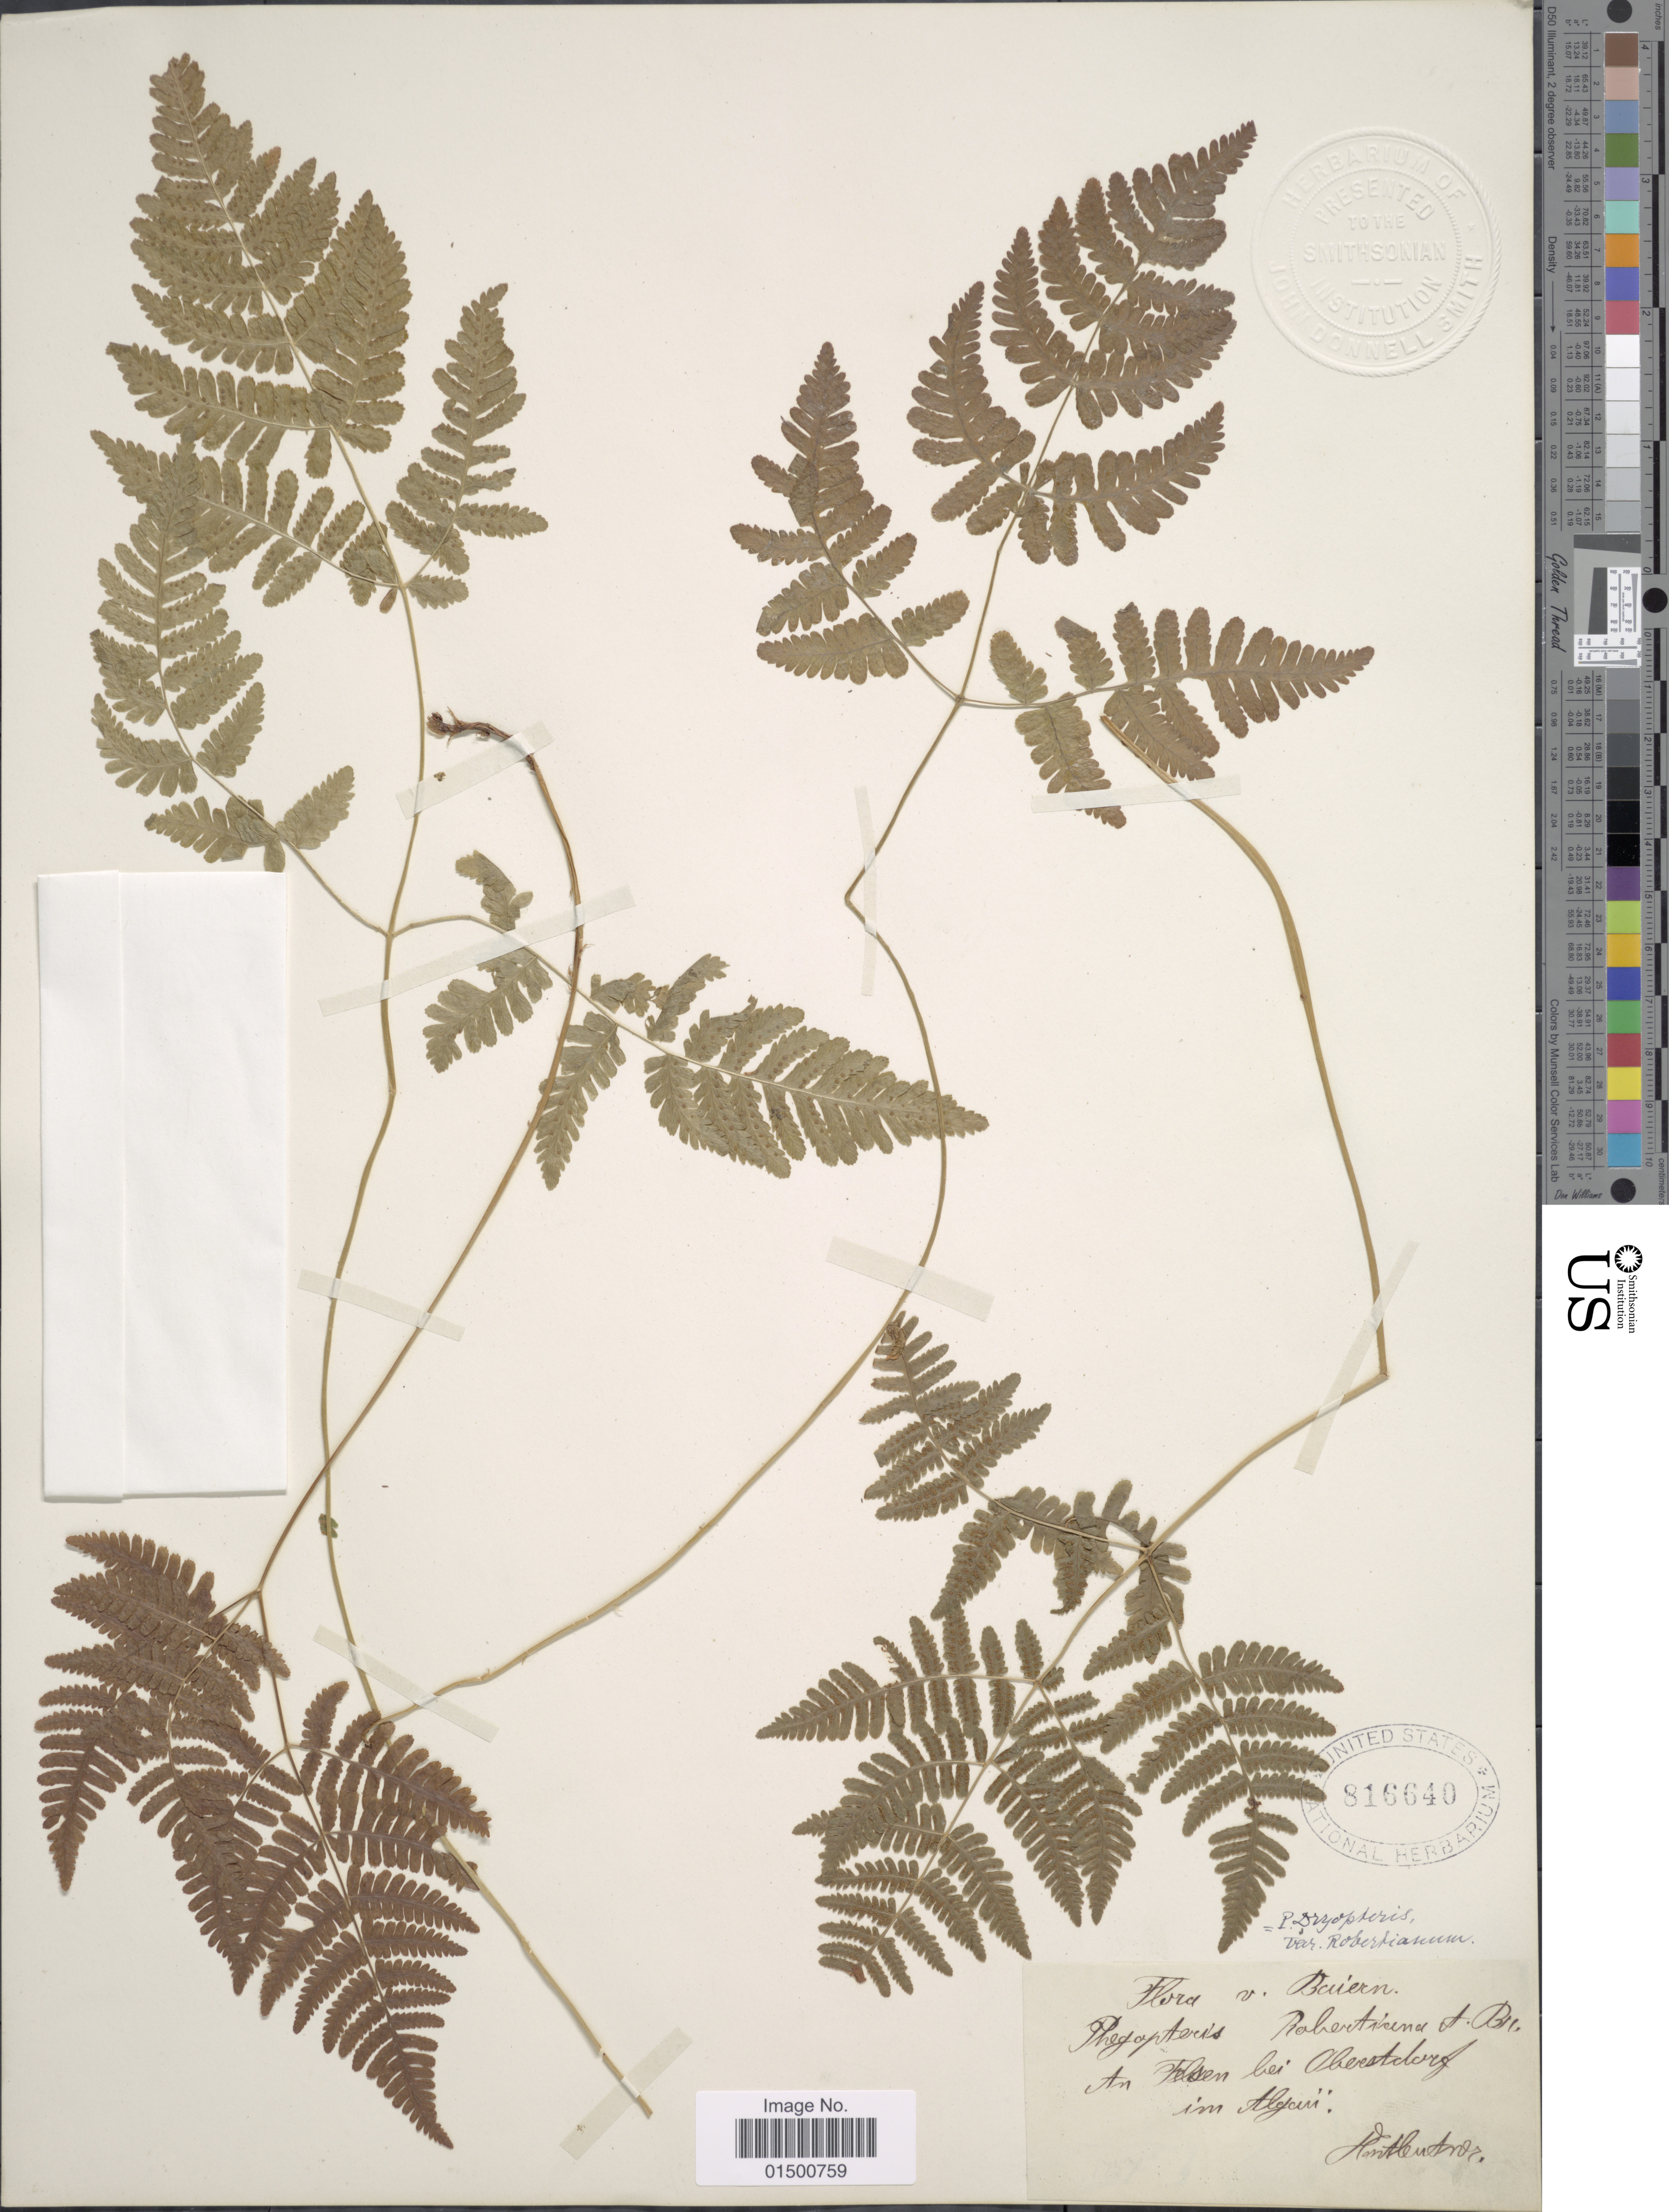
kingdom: Plantae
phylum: Tracheophyta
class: Polypodiopsida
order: Polypodiales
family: Cystopteridaceae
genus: Gymnocarpium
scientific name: Gymnocarpium robertianum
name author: (Hoffm.) Newman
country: Germany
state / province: Bayern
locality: Baiern, An felsen bei Oberstdorf im Allgäu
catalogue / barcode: US 816640